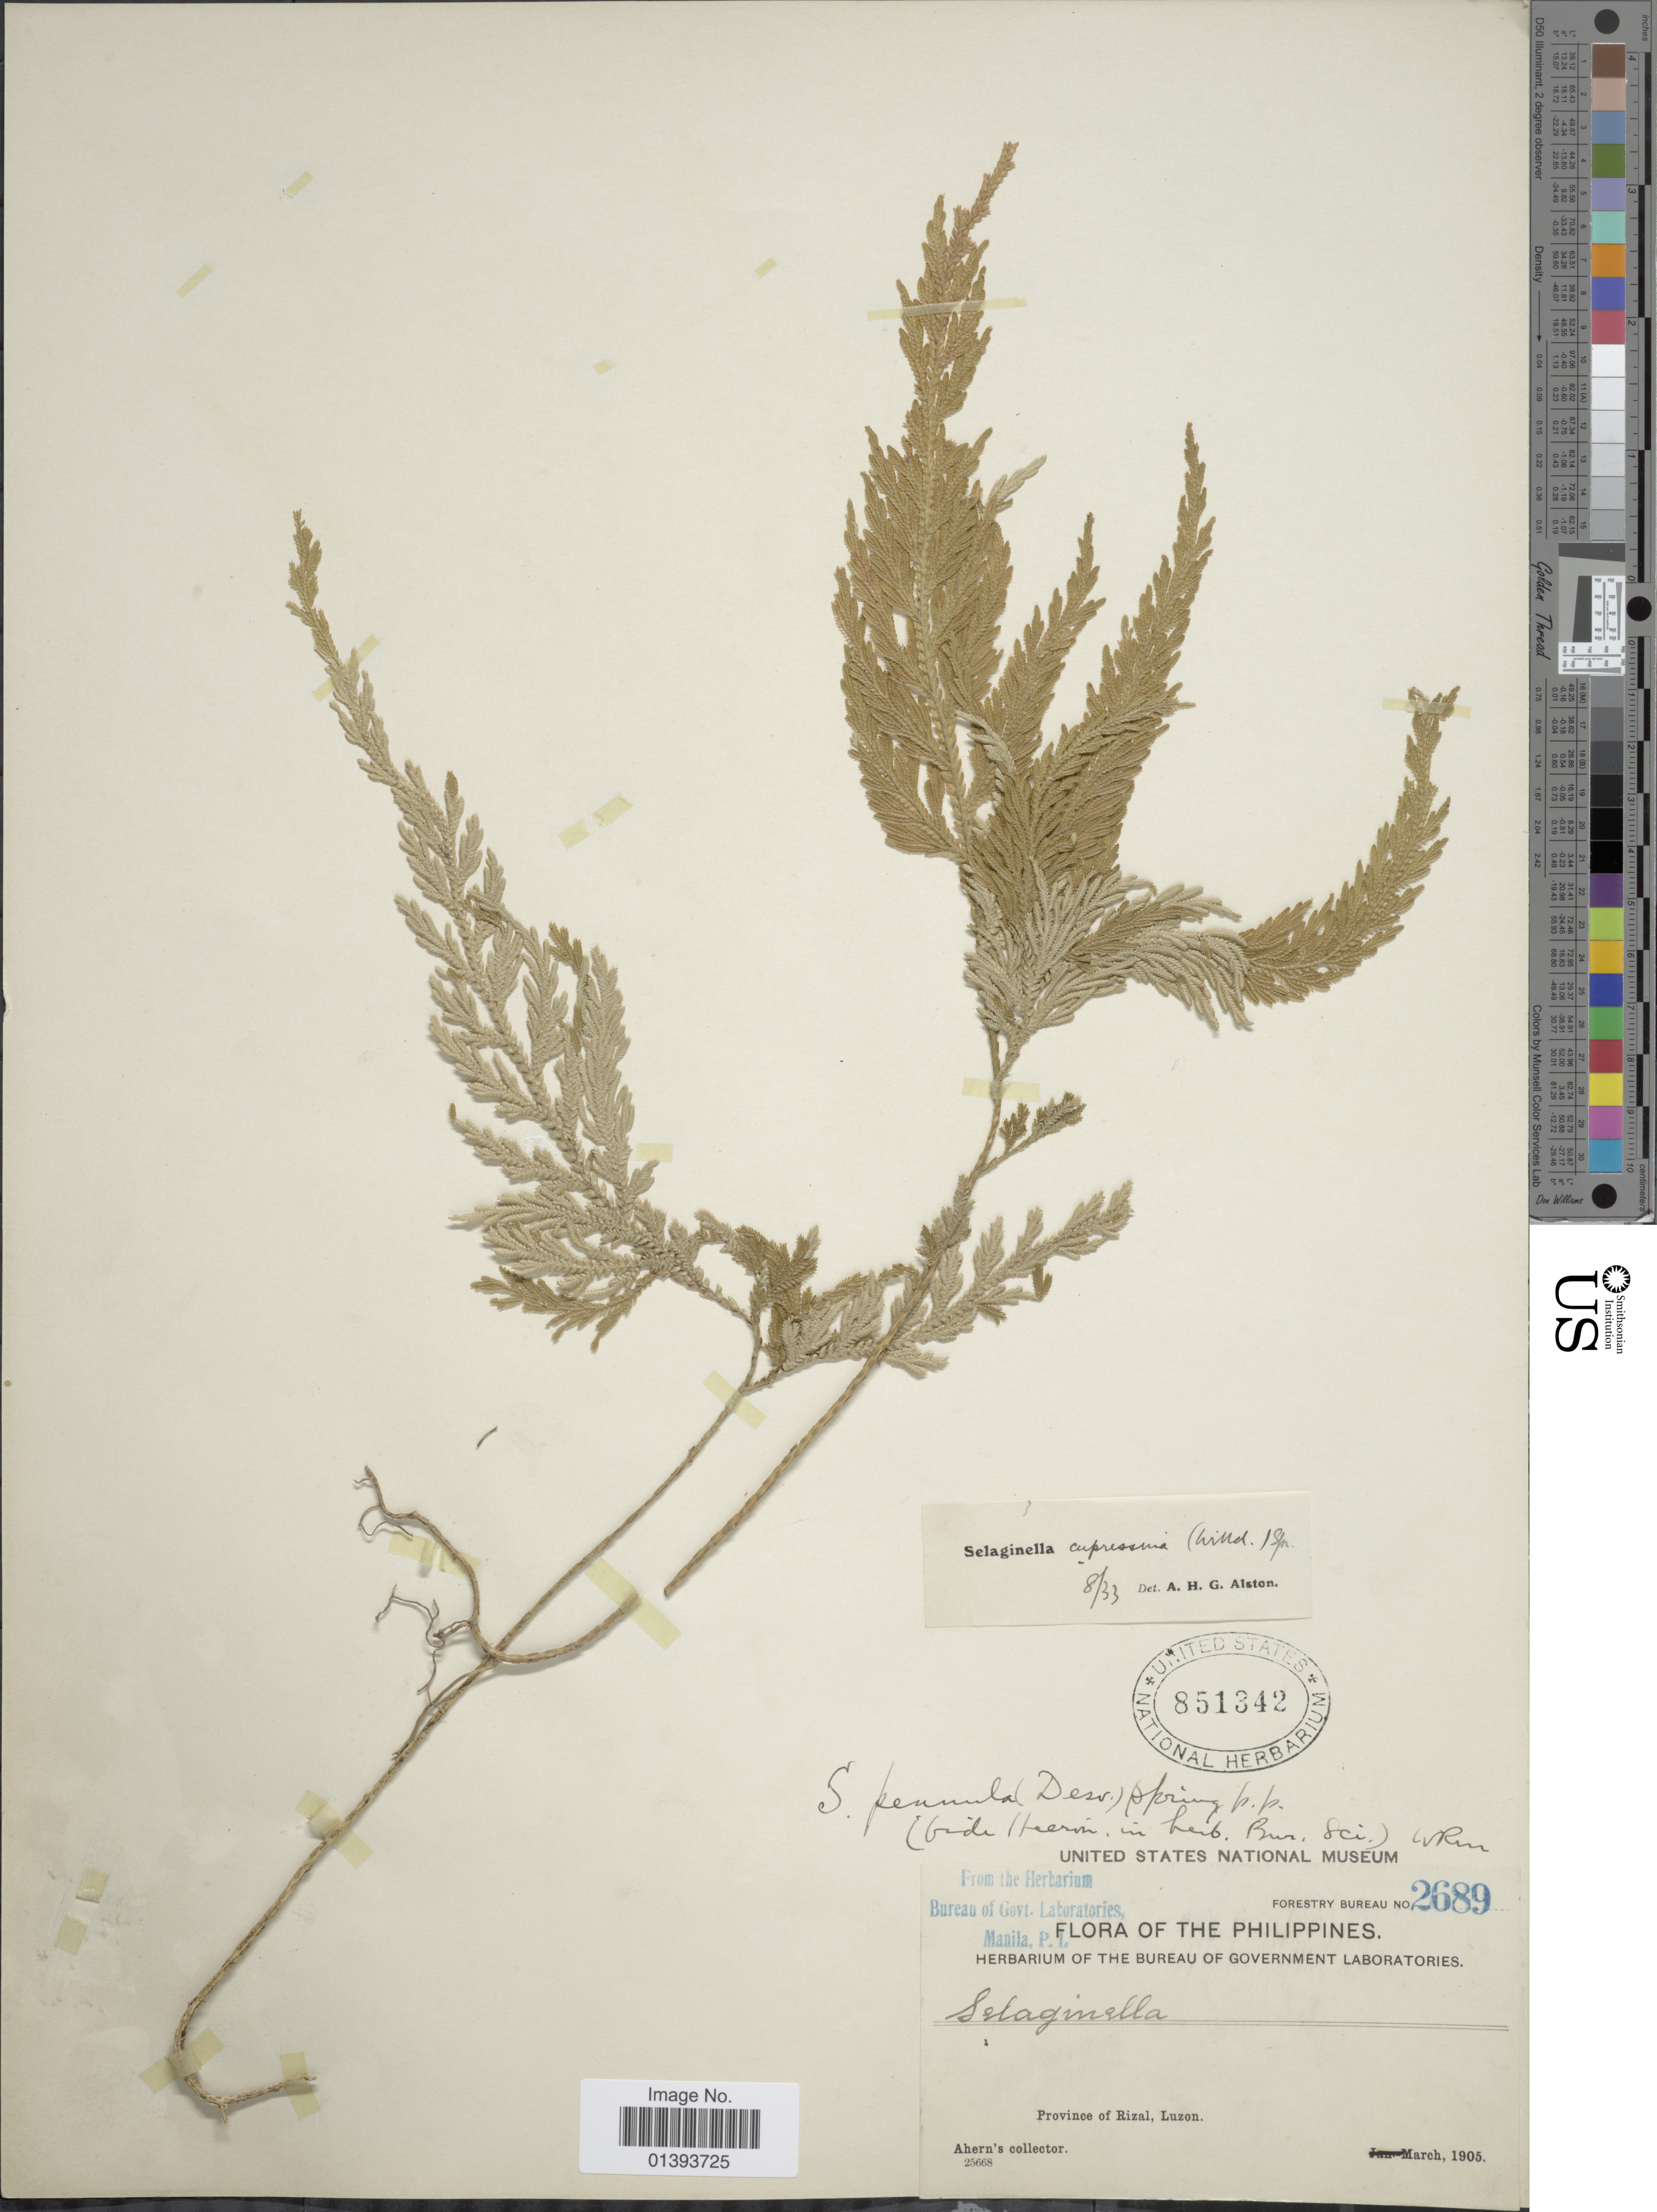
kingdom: Plantae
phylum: Tracheophyta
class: Lycopodiopsida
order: Selaginellales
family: Selaginellaceae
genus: Selaginella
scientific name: Selaginella cupressina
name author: (Willd.) Spring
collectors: Ahern's collector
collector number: Forestry Bureau 2689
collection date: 1905-03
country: Philippines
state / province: Central Luzon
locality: Province of Rizal, Luzon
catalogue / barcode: US 851342